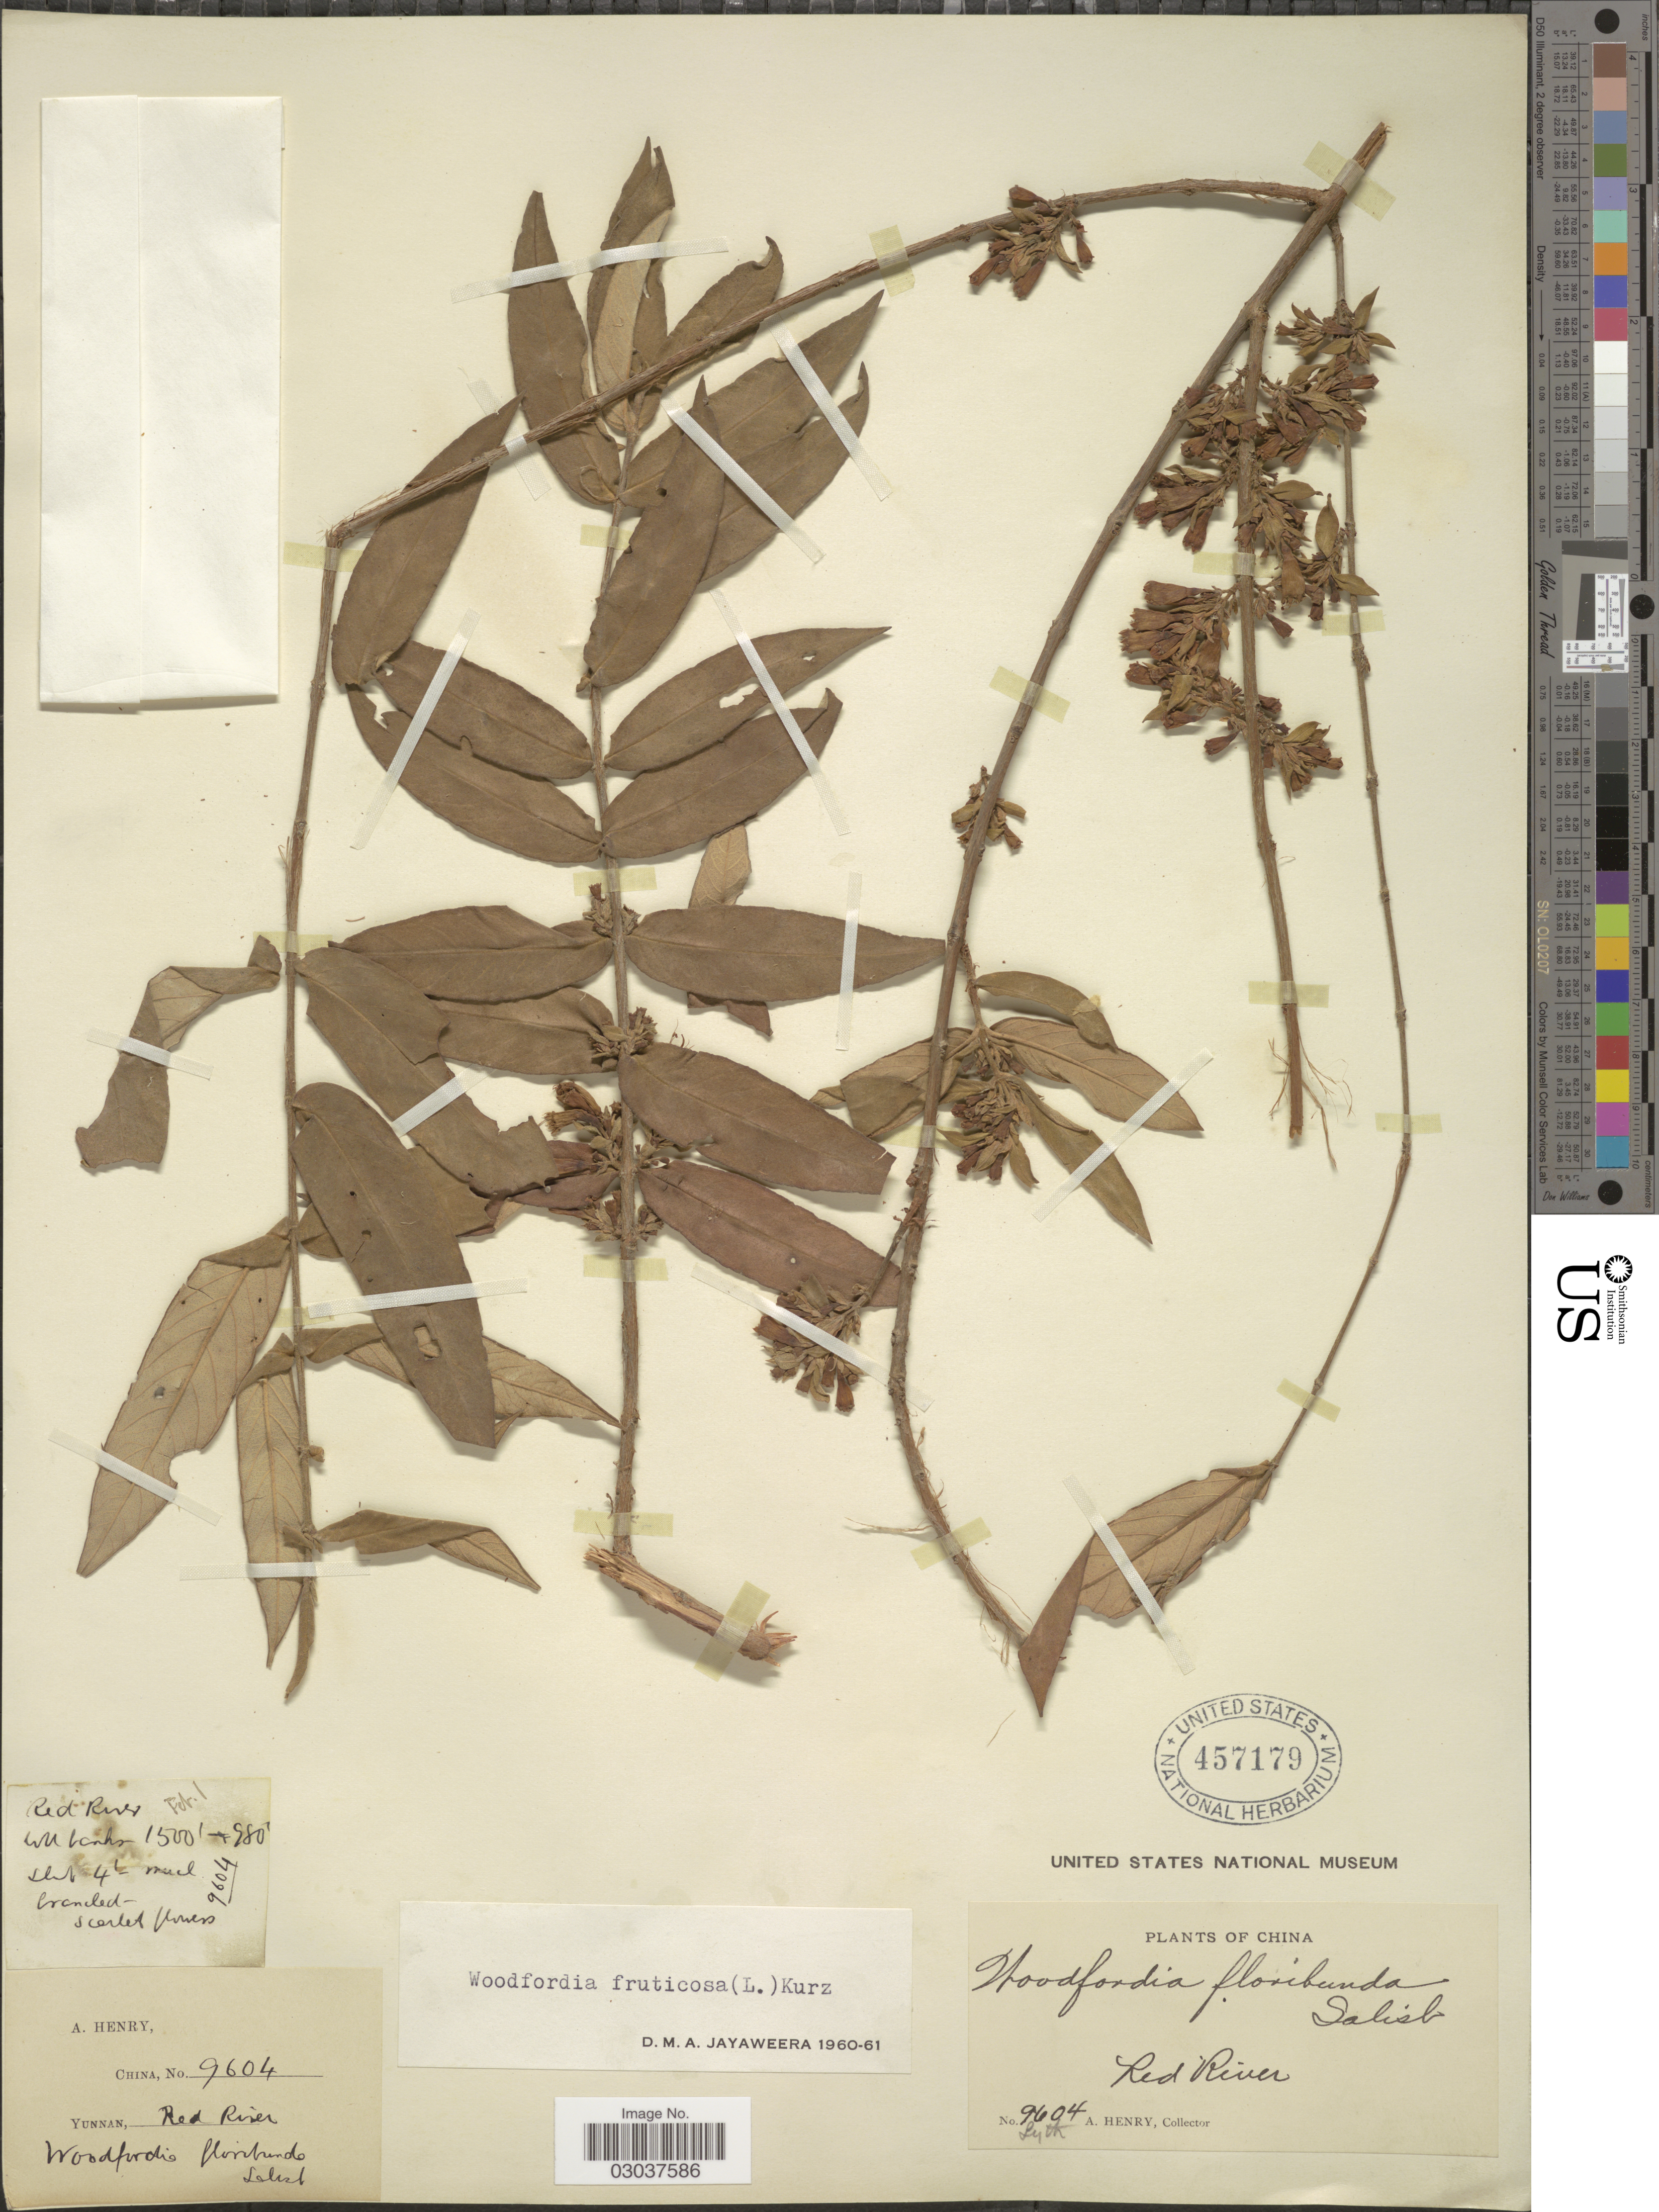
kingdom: Plantae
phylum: Tracheophyta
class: Magnoliopsida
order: Myrtales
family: Lythraceae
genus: Woodfordia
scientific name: Woodfordia fruticosa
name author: (L.) Kurz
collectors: A. Henry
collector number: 9604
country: China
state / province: Yunnan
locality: Red River.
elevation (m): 299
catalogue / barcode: US 457179